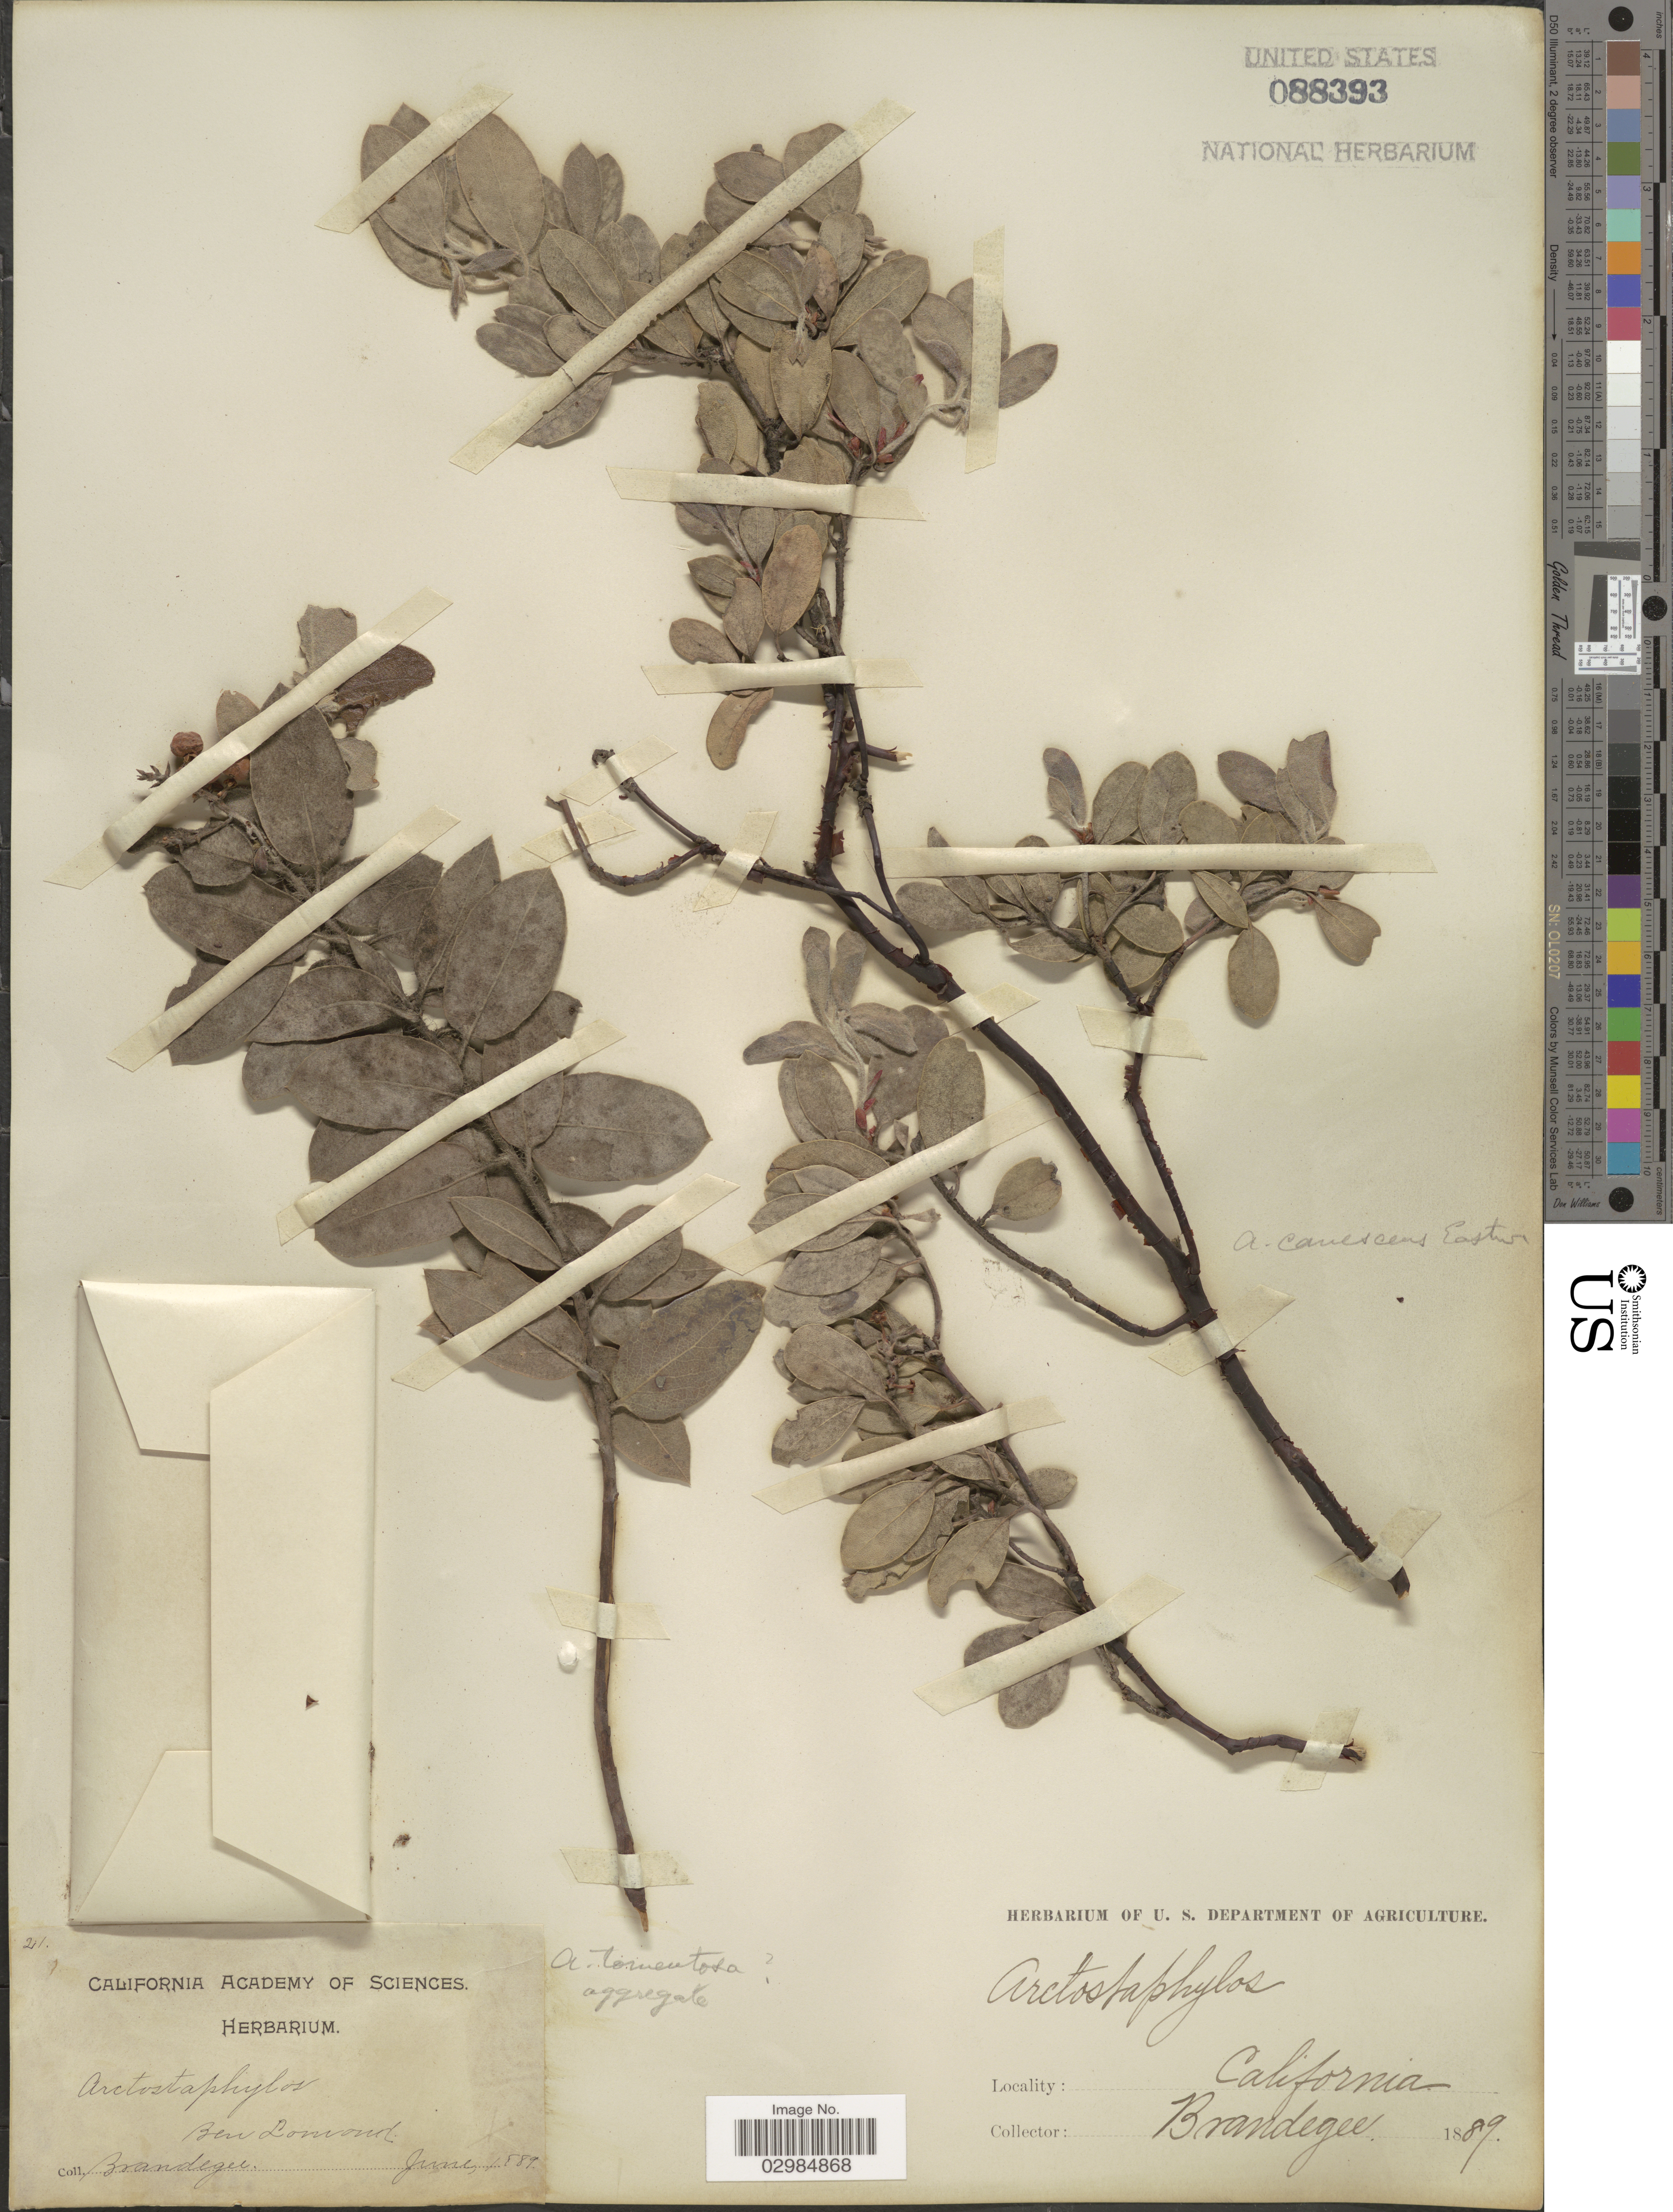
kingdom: Plantae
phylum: Tracheophyta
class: Magnoliopsida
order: Ericales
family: Ericaceae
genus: Arctostaphylos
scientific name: Arctostaphylos tomentosa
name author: (Pursh) Lindl.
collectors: -- Brandegee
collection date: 1889-06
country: United States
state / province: California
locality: Ben Lomond.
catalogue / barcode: US 88393